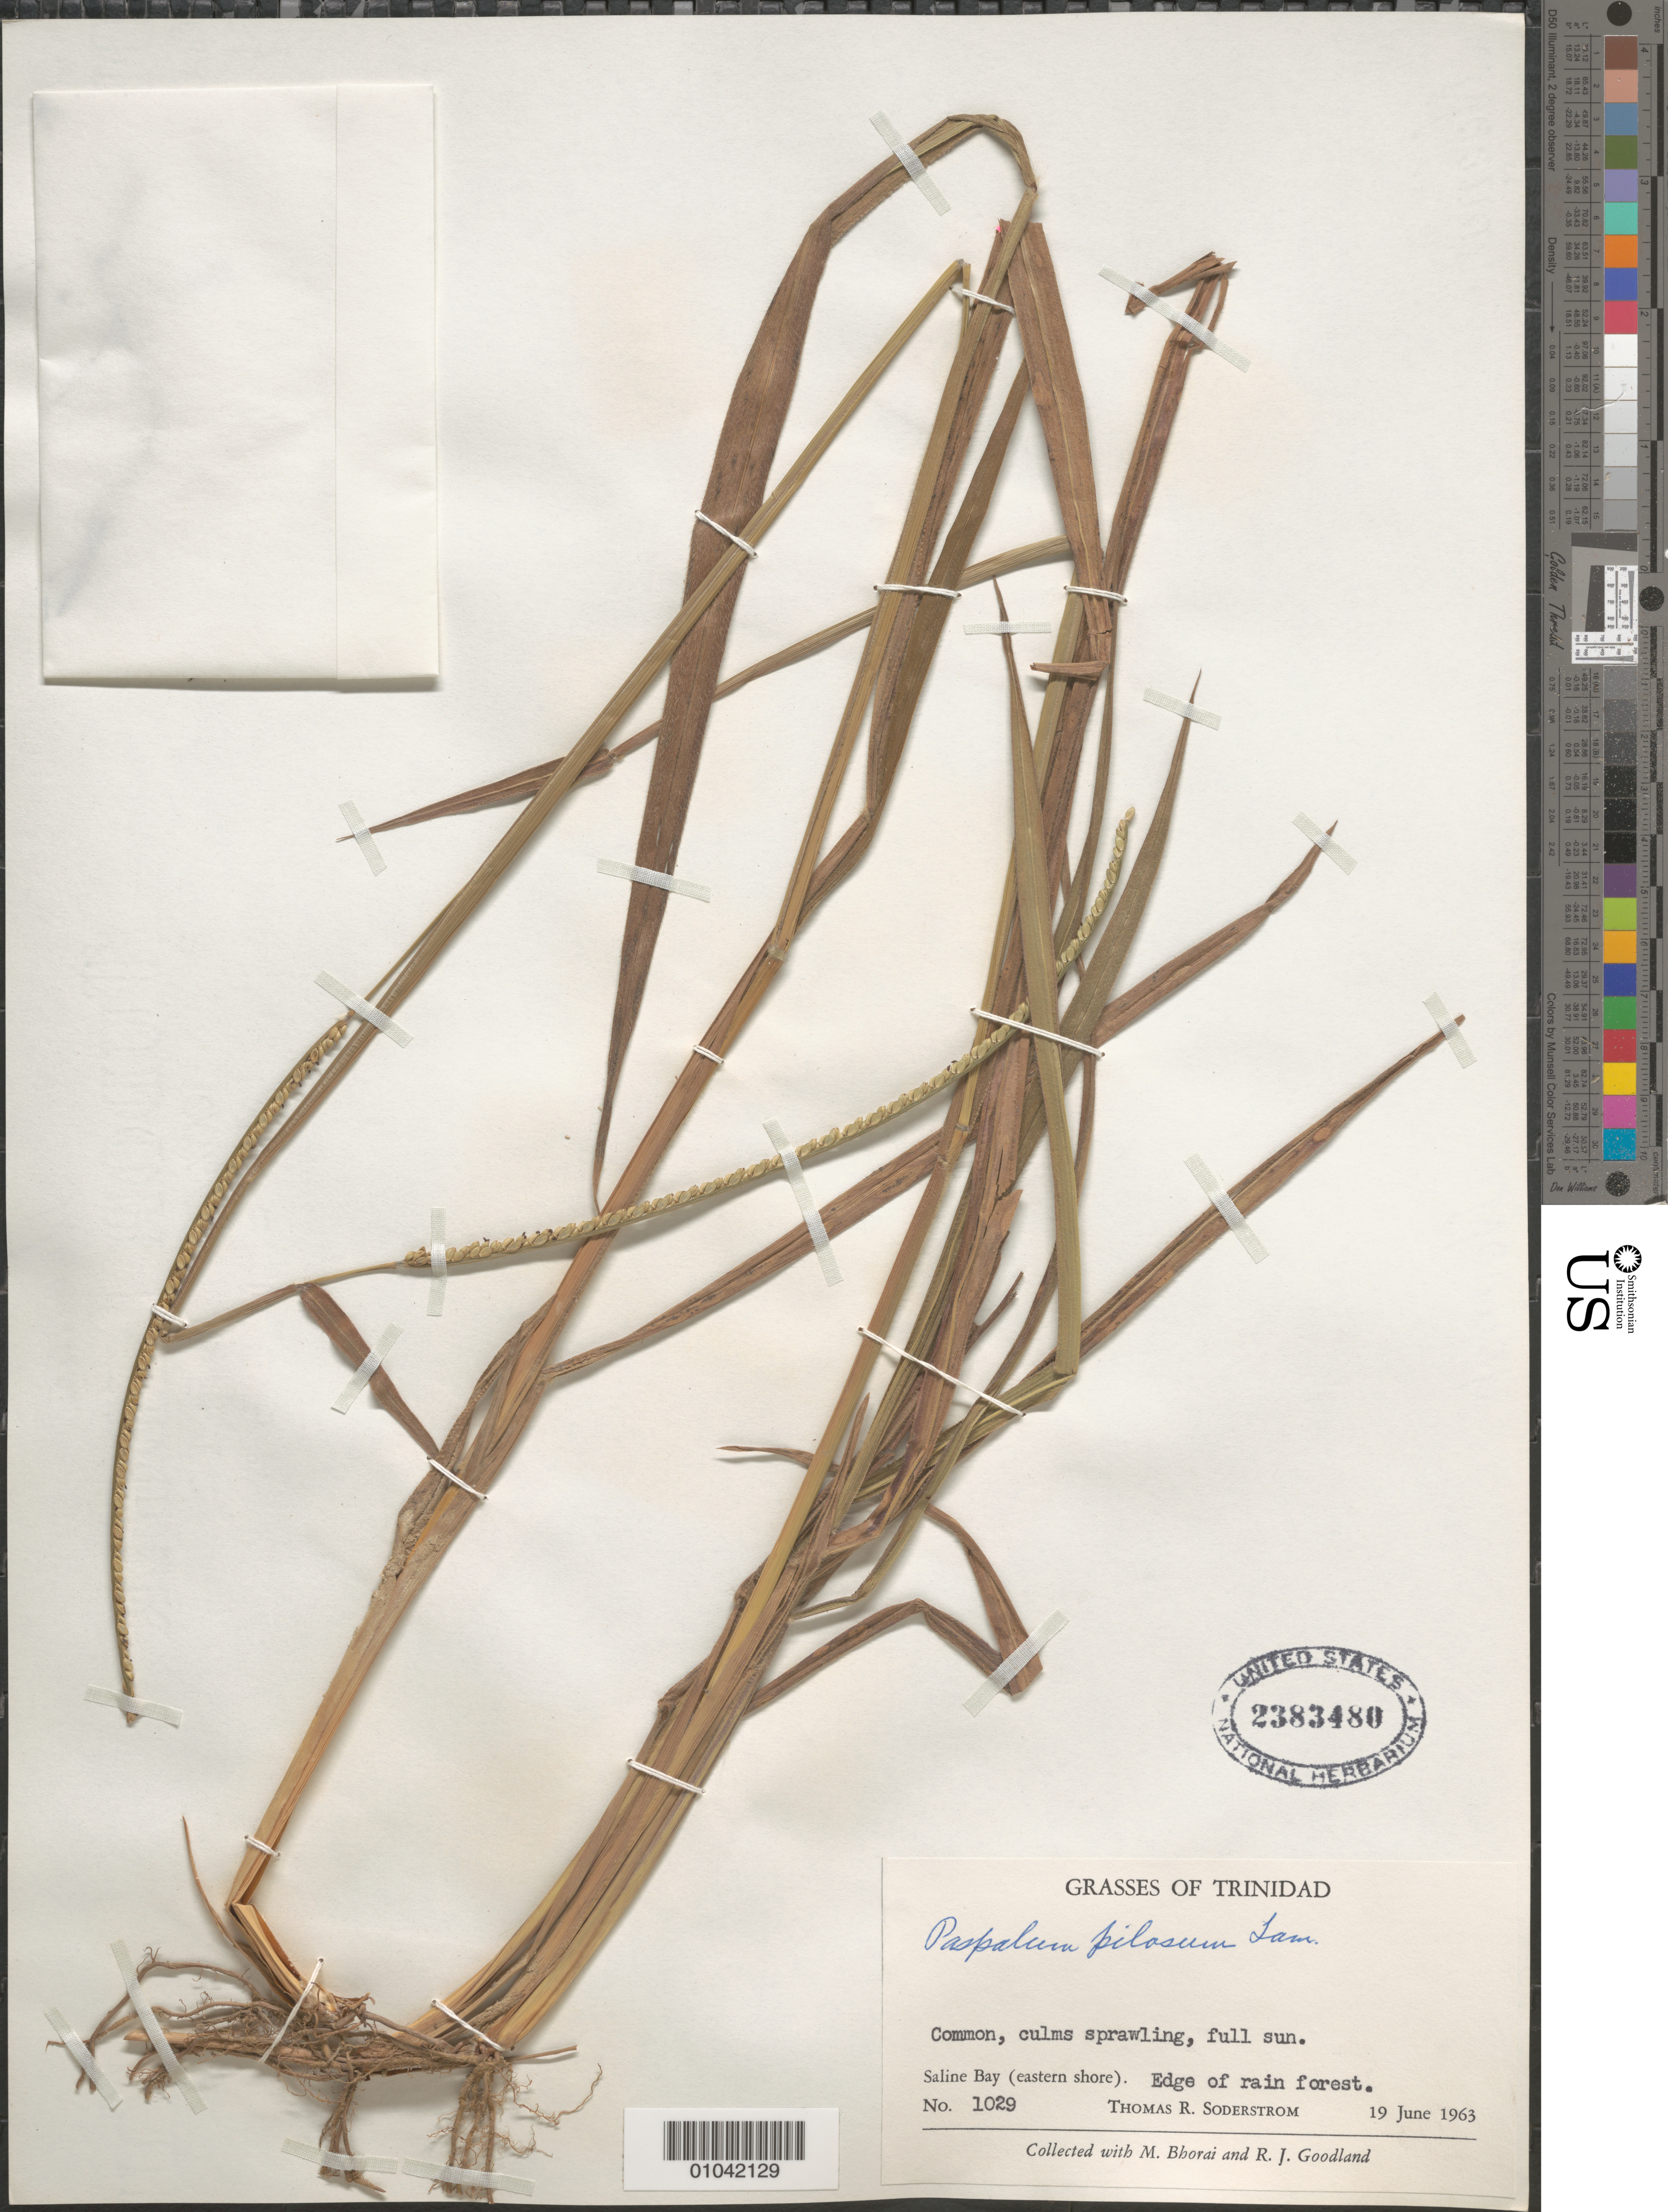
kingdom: Plantae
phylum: Tracheophyta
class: Liliopsida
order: Poales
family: Poaceae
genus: Paspalum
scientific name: Paspalum pilosum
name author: Lam.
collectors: T. R. Soderstrom, M. Bhorai & R. Goodland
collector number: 1029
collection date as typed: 19 Jun 1963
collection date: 1963-06-19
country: Trinidad and Tobago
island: Trinidad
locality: Saline Bay (eastern shore)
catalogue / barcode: US 2383480